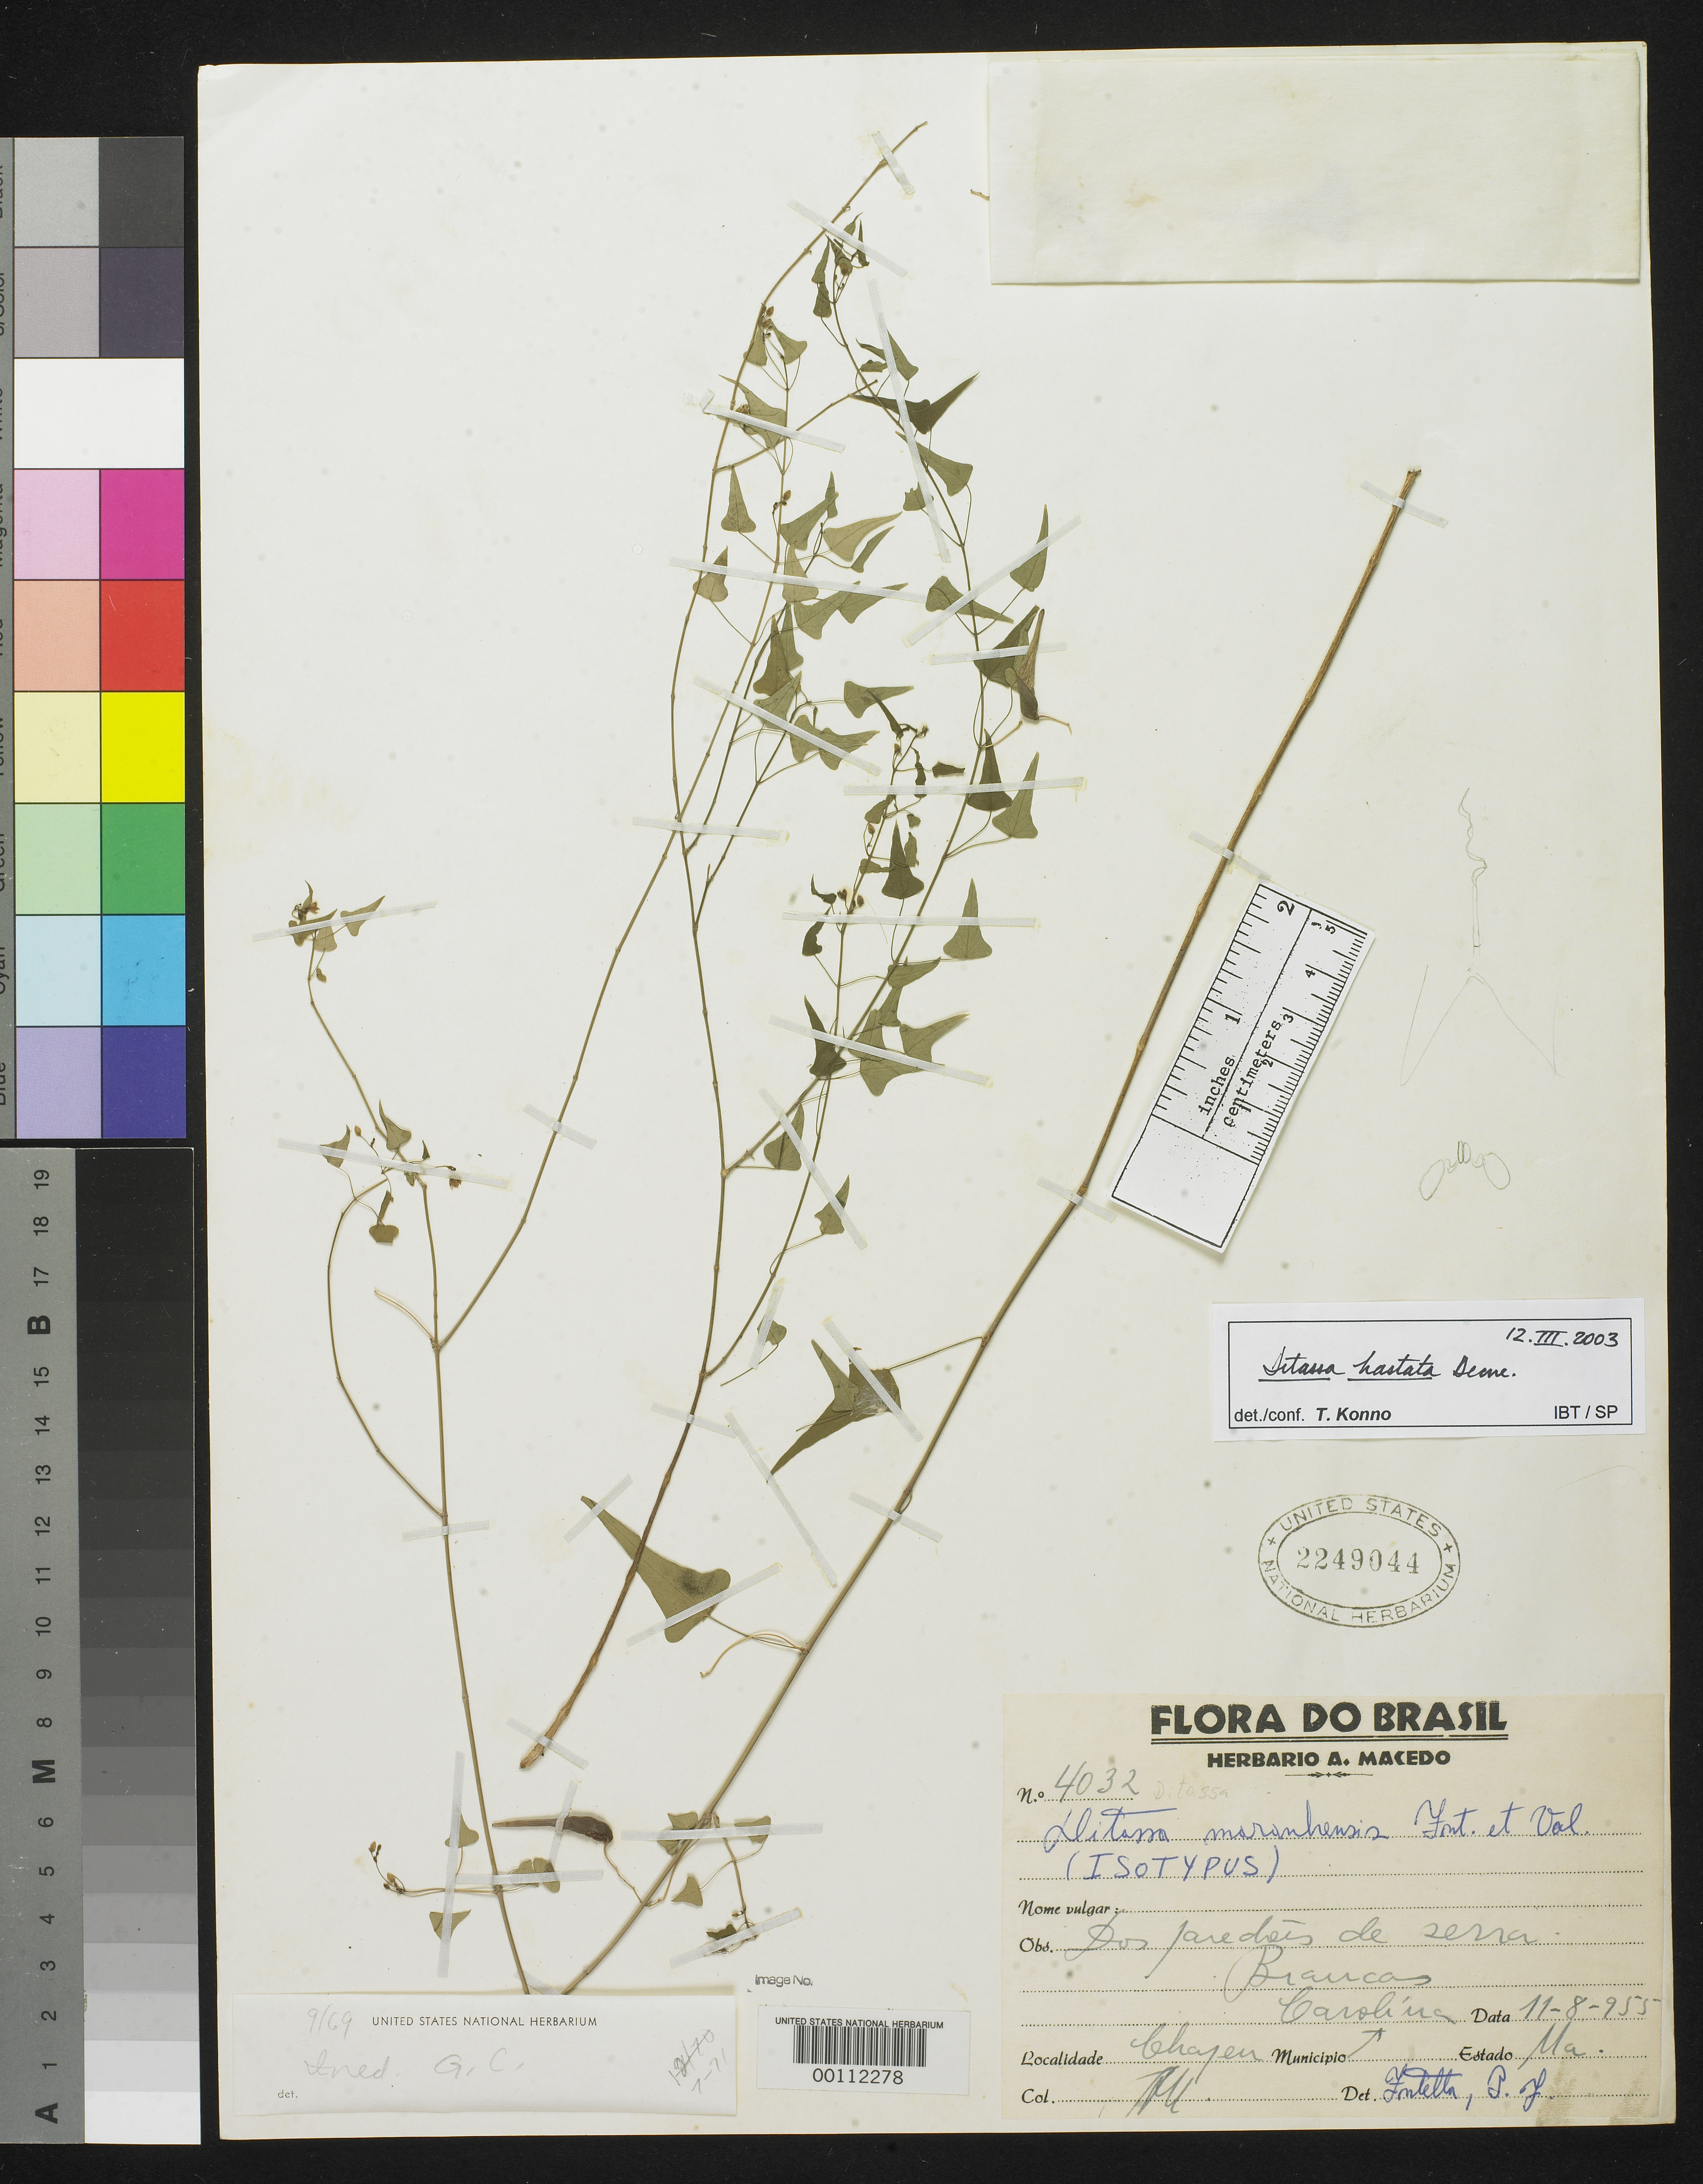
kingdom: Plantae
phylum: Tracheophyta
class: Magnoliopsida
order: Gentianales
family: Apocynaceae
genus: Ditassa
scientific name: Ditassa maranhensis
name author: Fontella & C. Valente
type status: Isotype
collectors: A. Macedo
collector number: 4032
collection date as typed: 1955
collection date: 1955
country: Brazil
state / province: Maranhão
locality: Carolina.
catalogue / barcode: US 2249044